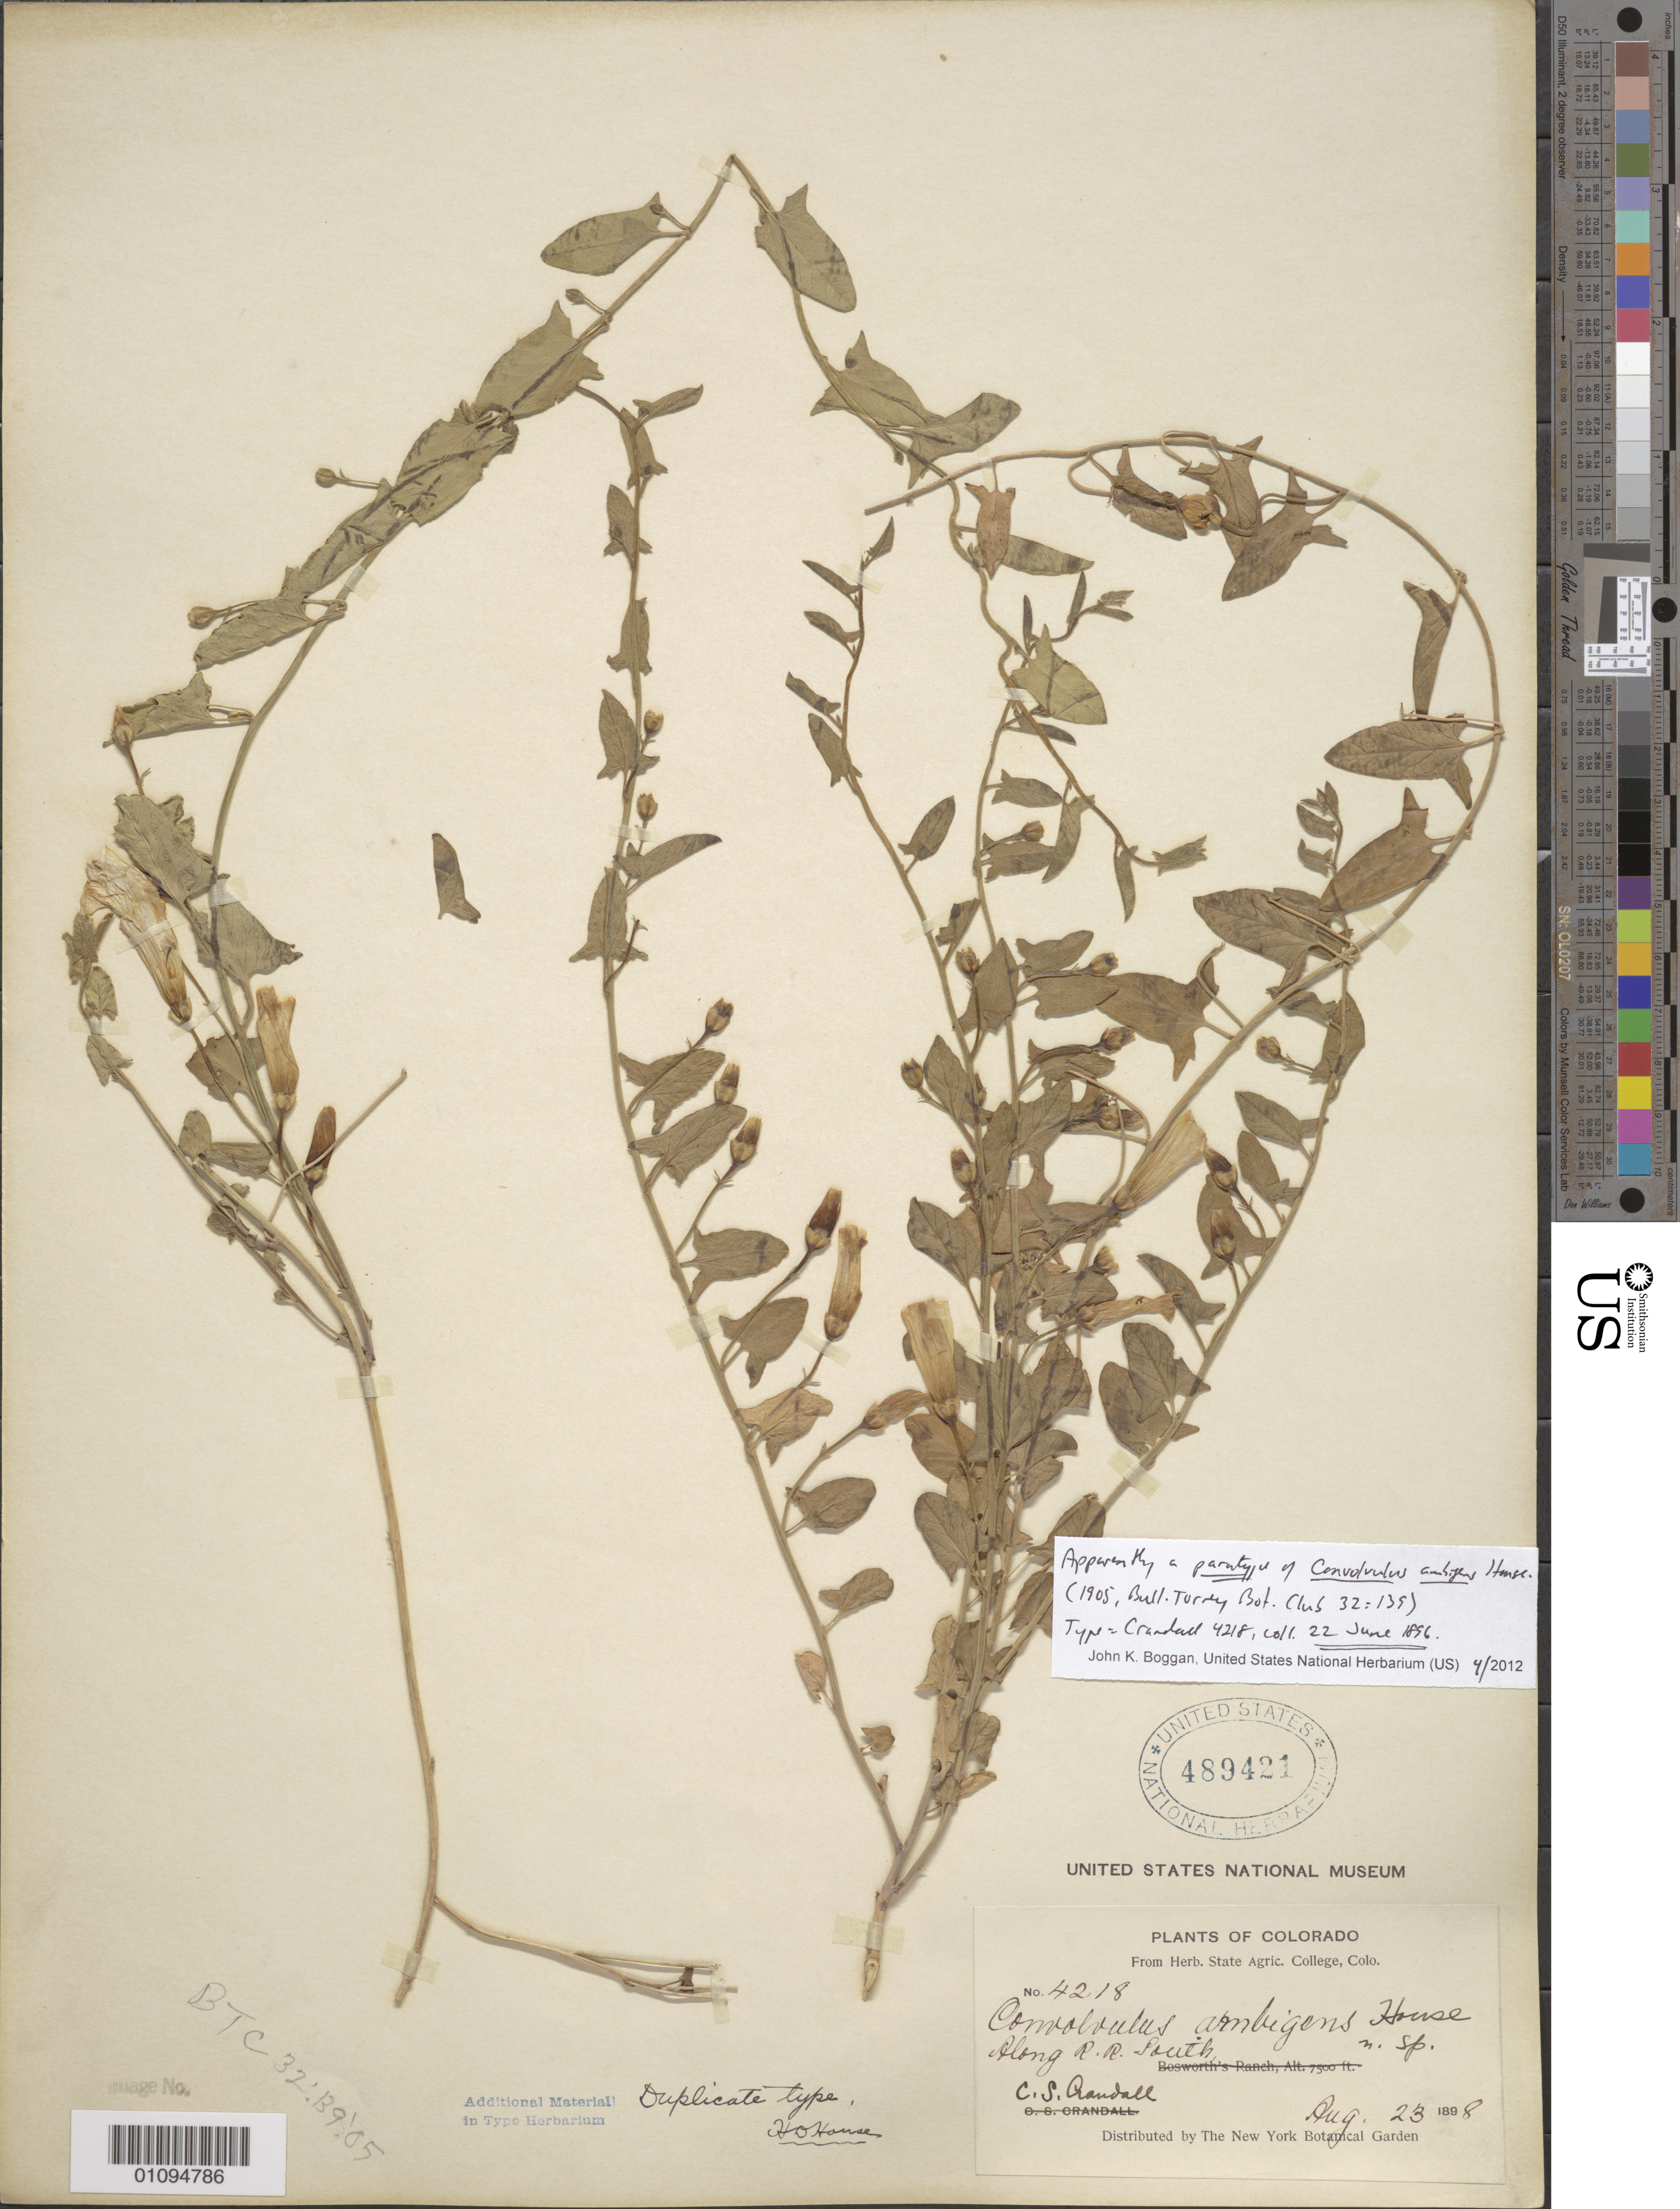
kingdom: Plantae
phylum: Tracheophyta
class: Magnoliopsida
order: Solanales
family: Convolvulaceae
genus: Convolvulus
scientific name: Convolvulus ambigens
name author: House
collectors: C. Crandall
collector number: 4218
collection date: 1898-08-23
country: United States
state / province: Colorado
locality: Along R. R. South.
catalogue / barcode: US 489421